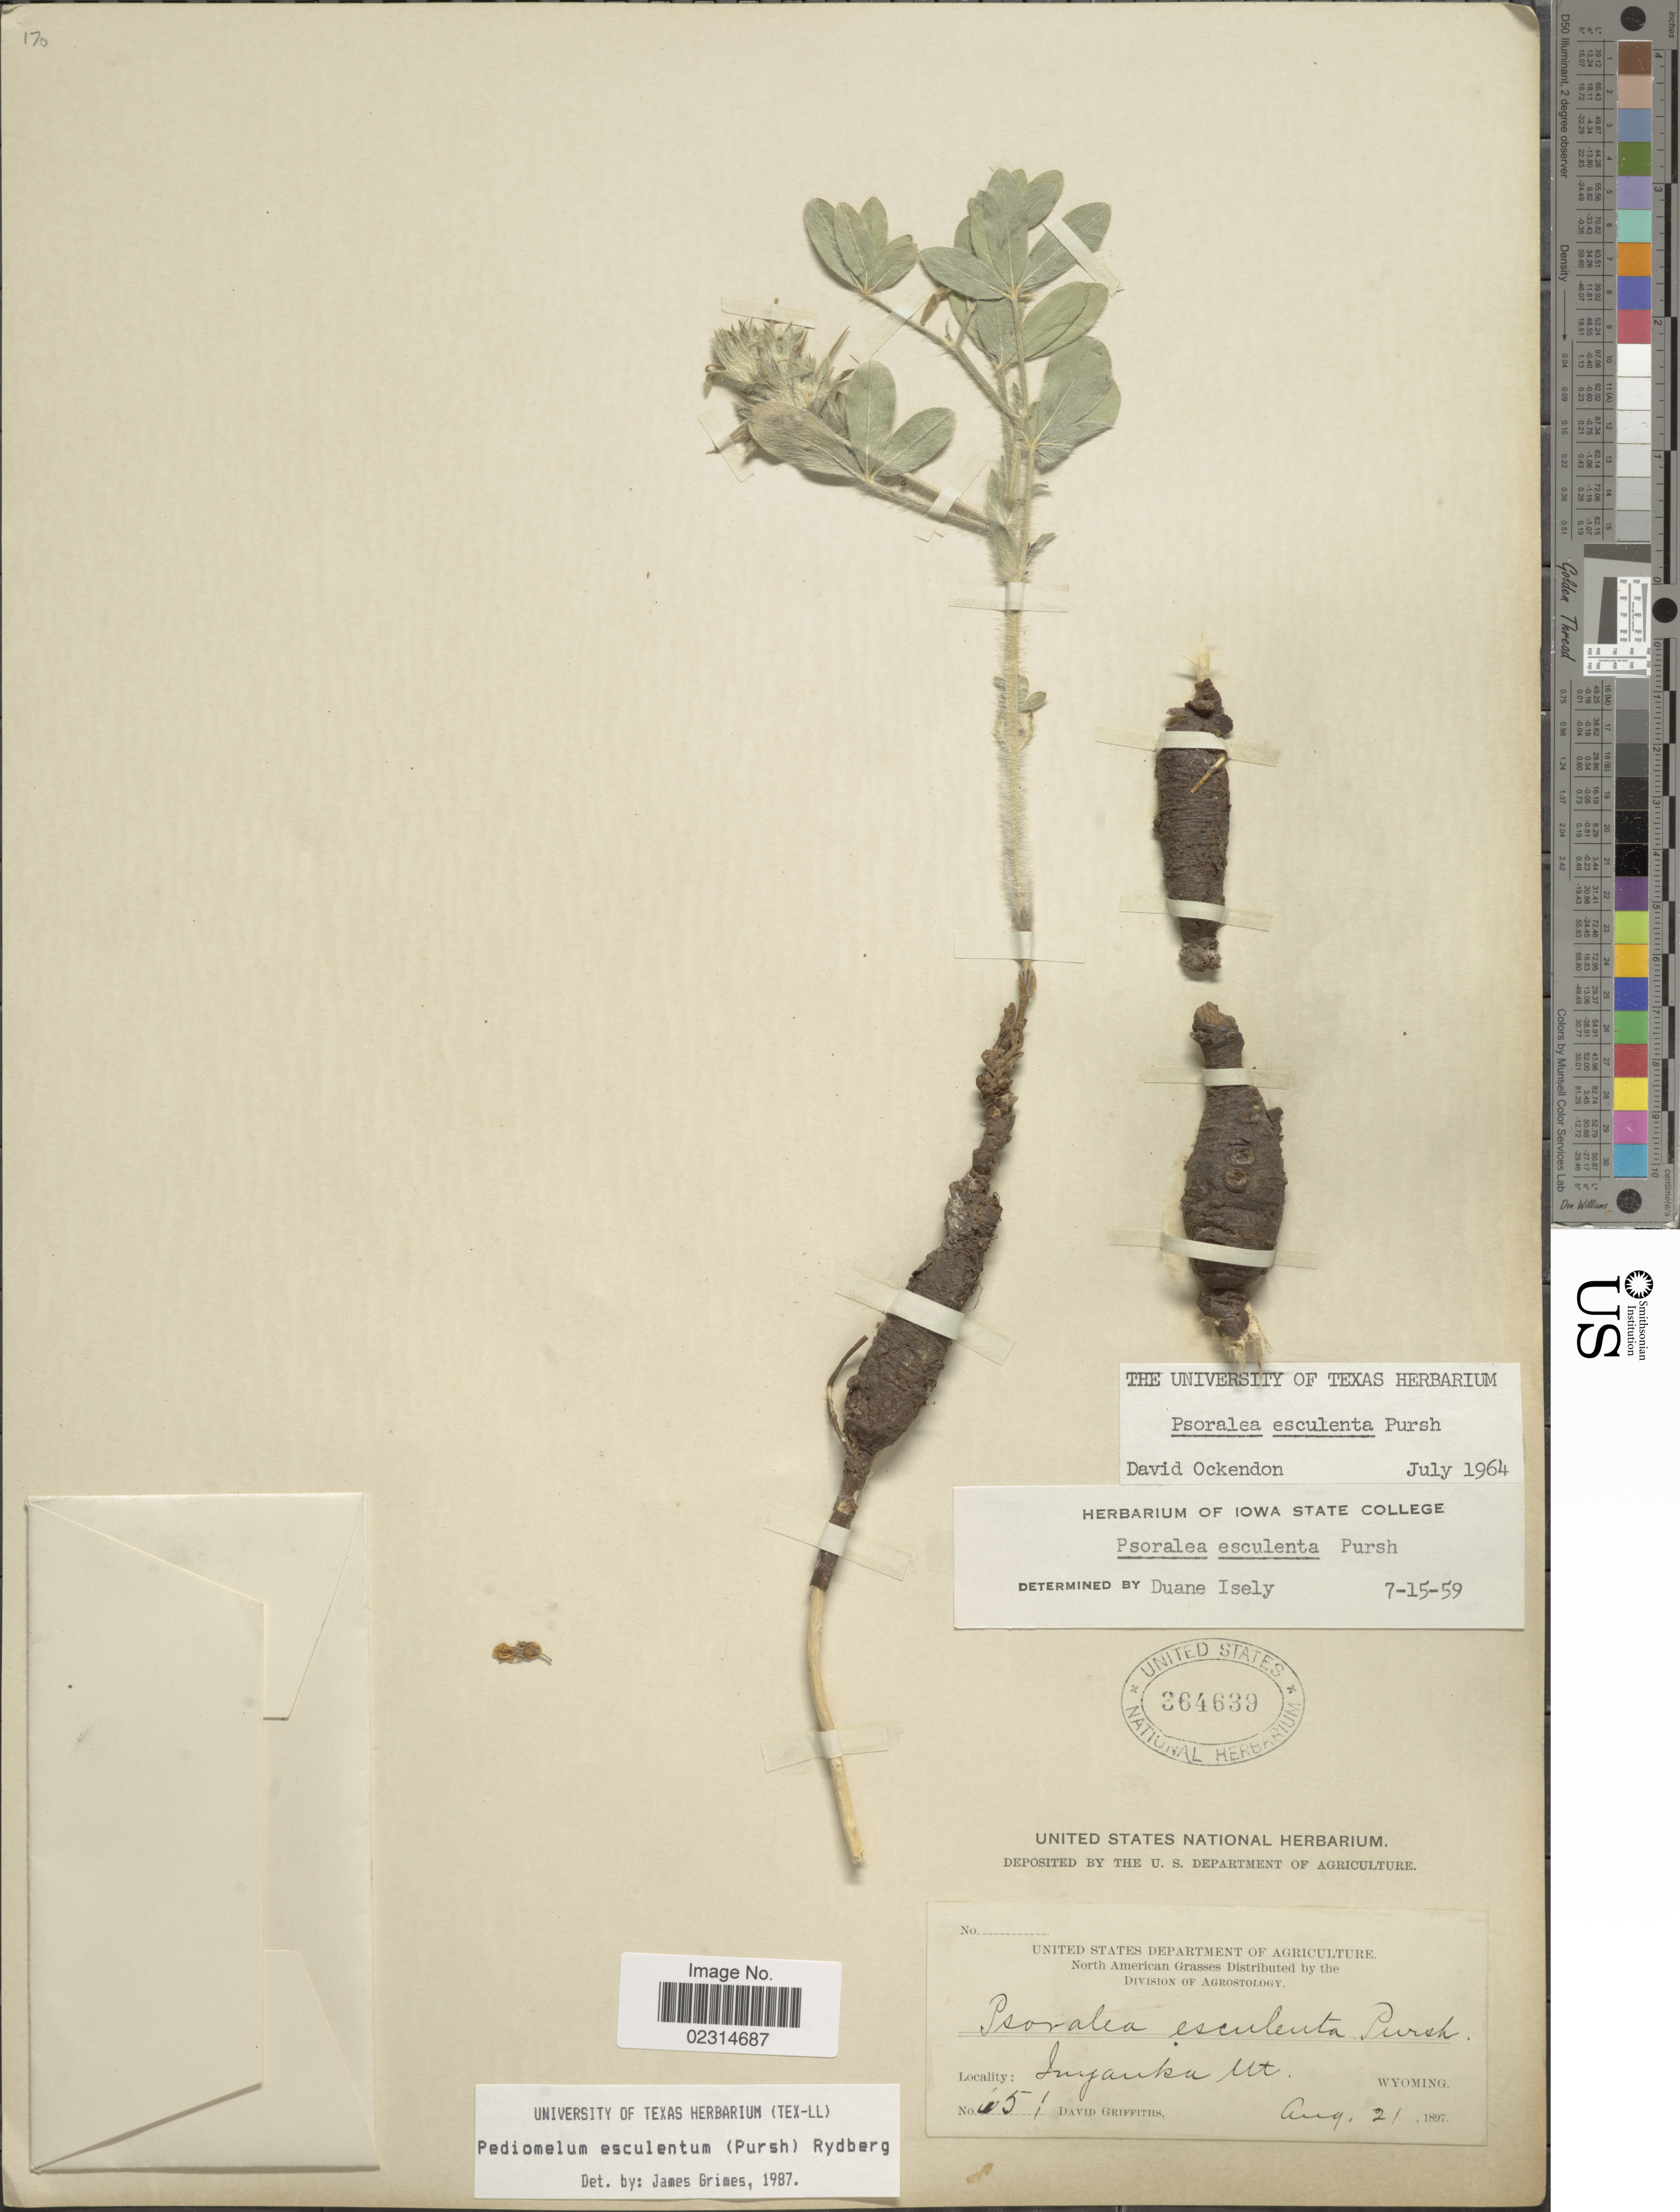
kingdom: Plantae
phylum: Tracheophyta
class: Magnoliopsida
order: Fabales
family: Fabaceae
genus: Pediomelum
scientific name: Pediomelum esculentum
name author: (Pursh) Rydb.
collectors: D. Griffiths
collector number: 651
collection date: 1897-08-21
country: United States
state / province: Wyoming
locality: Inyanka Mt.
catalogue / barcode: US 364639